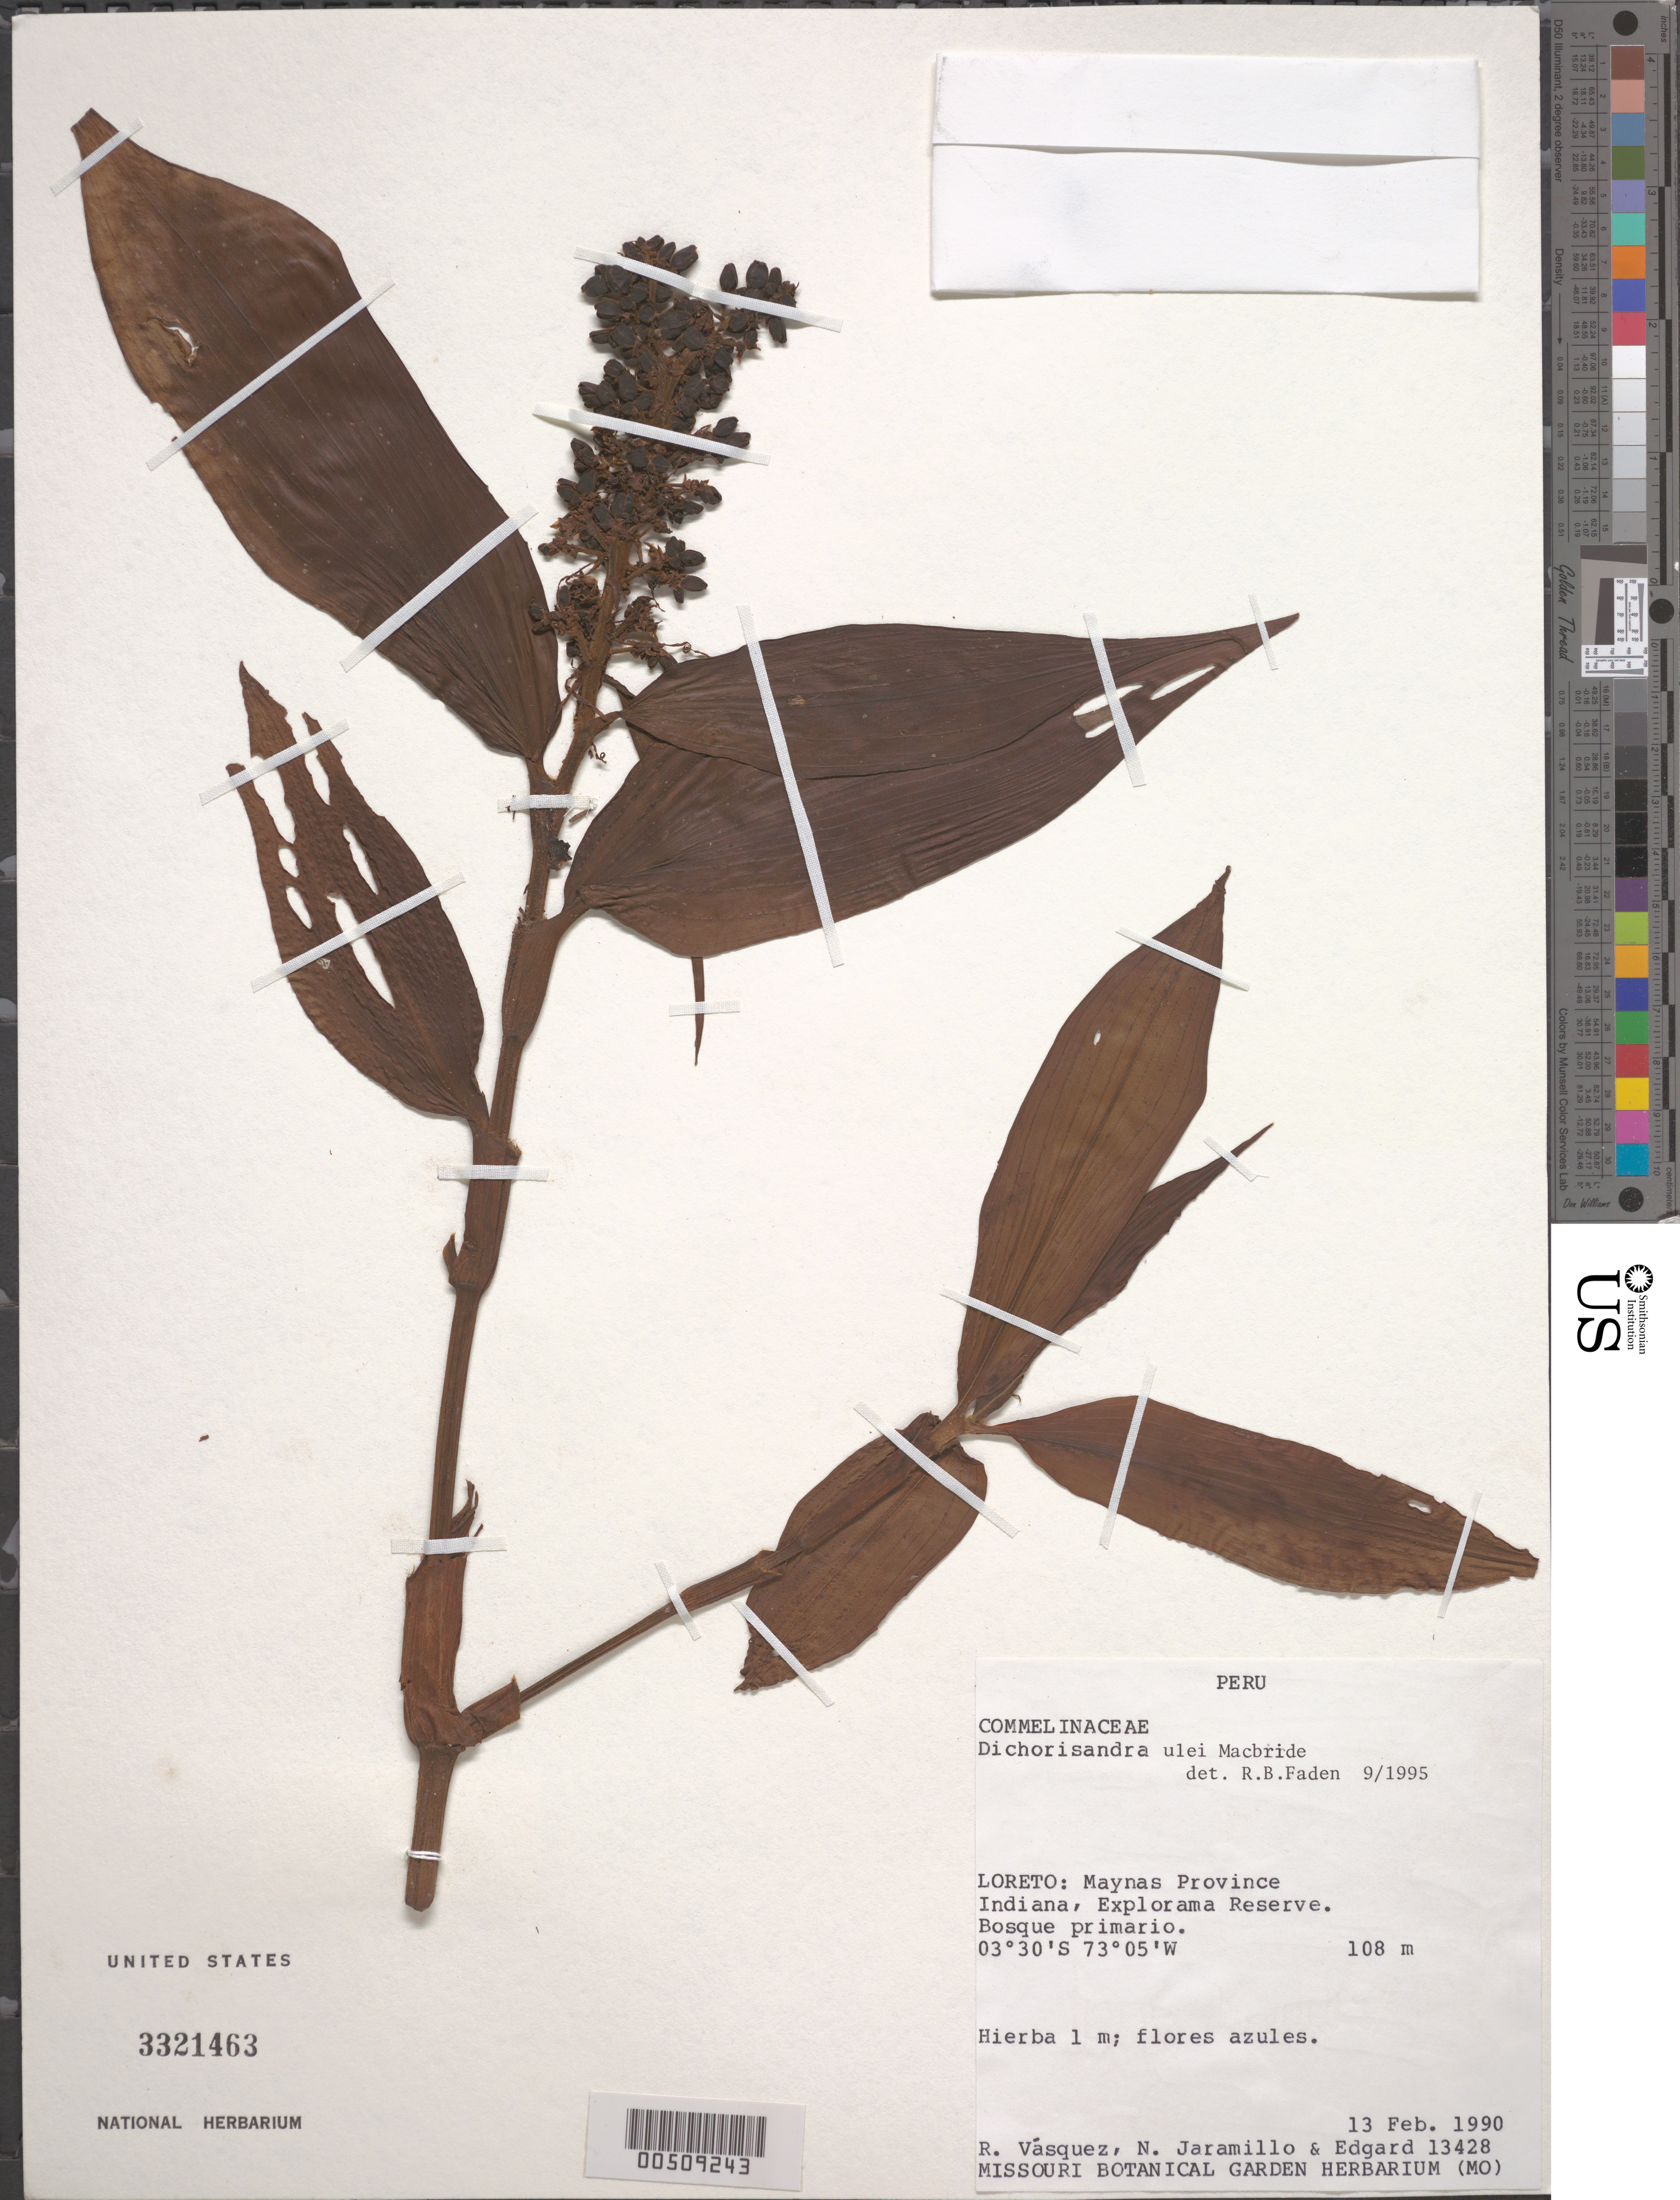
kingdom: Plantae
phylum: Tracheophyta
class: Liliopsida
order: Commelinales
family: Commelinaceae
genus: Dichorisandra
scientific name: Dichorisandra ulei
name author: J.F. Macbr.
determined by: Faden, Robert B., (US), Smithsonian Institution - National Museum of Natural History (UNITED STATES)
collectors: R. Vasquez, N. Jaramillo & -. Edgard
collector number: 13428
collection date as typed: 13 Feb 1990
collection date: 1990-02-13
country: Peru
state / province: Loreto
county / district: Maynas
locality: Maynas Province, Indiana, Explorama Reserve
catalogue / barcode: US 3321463